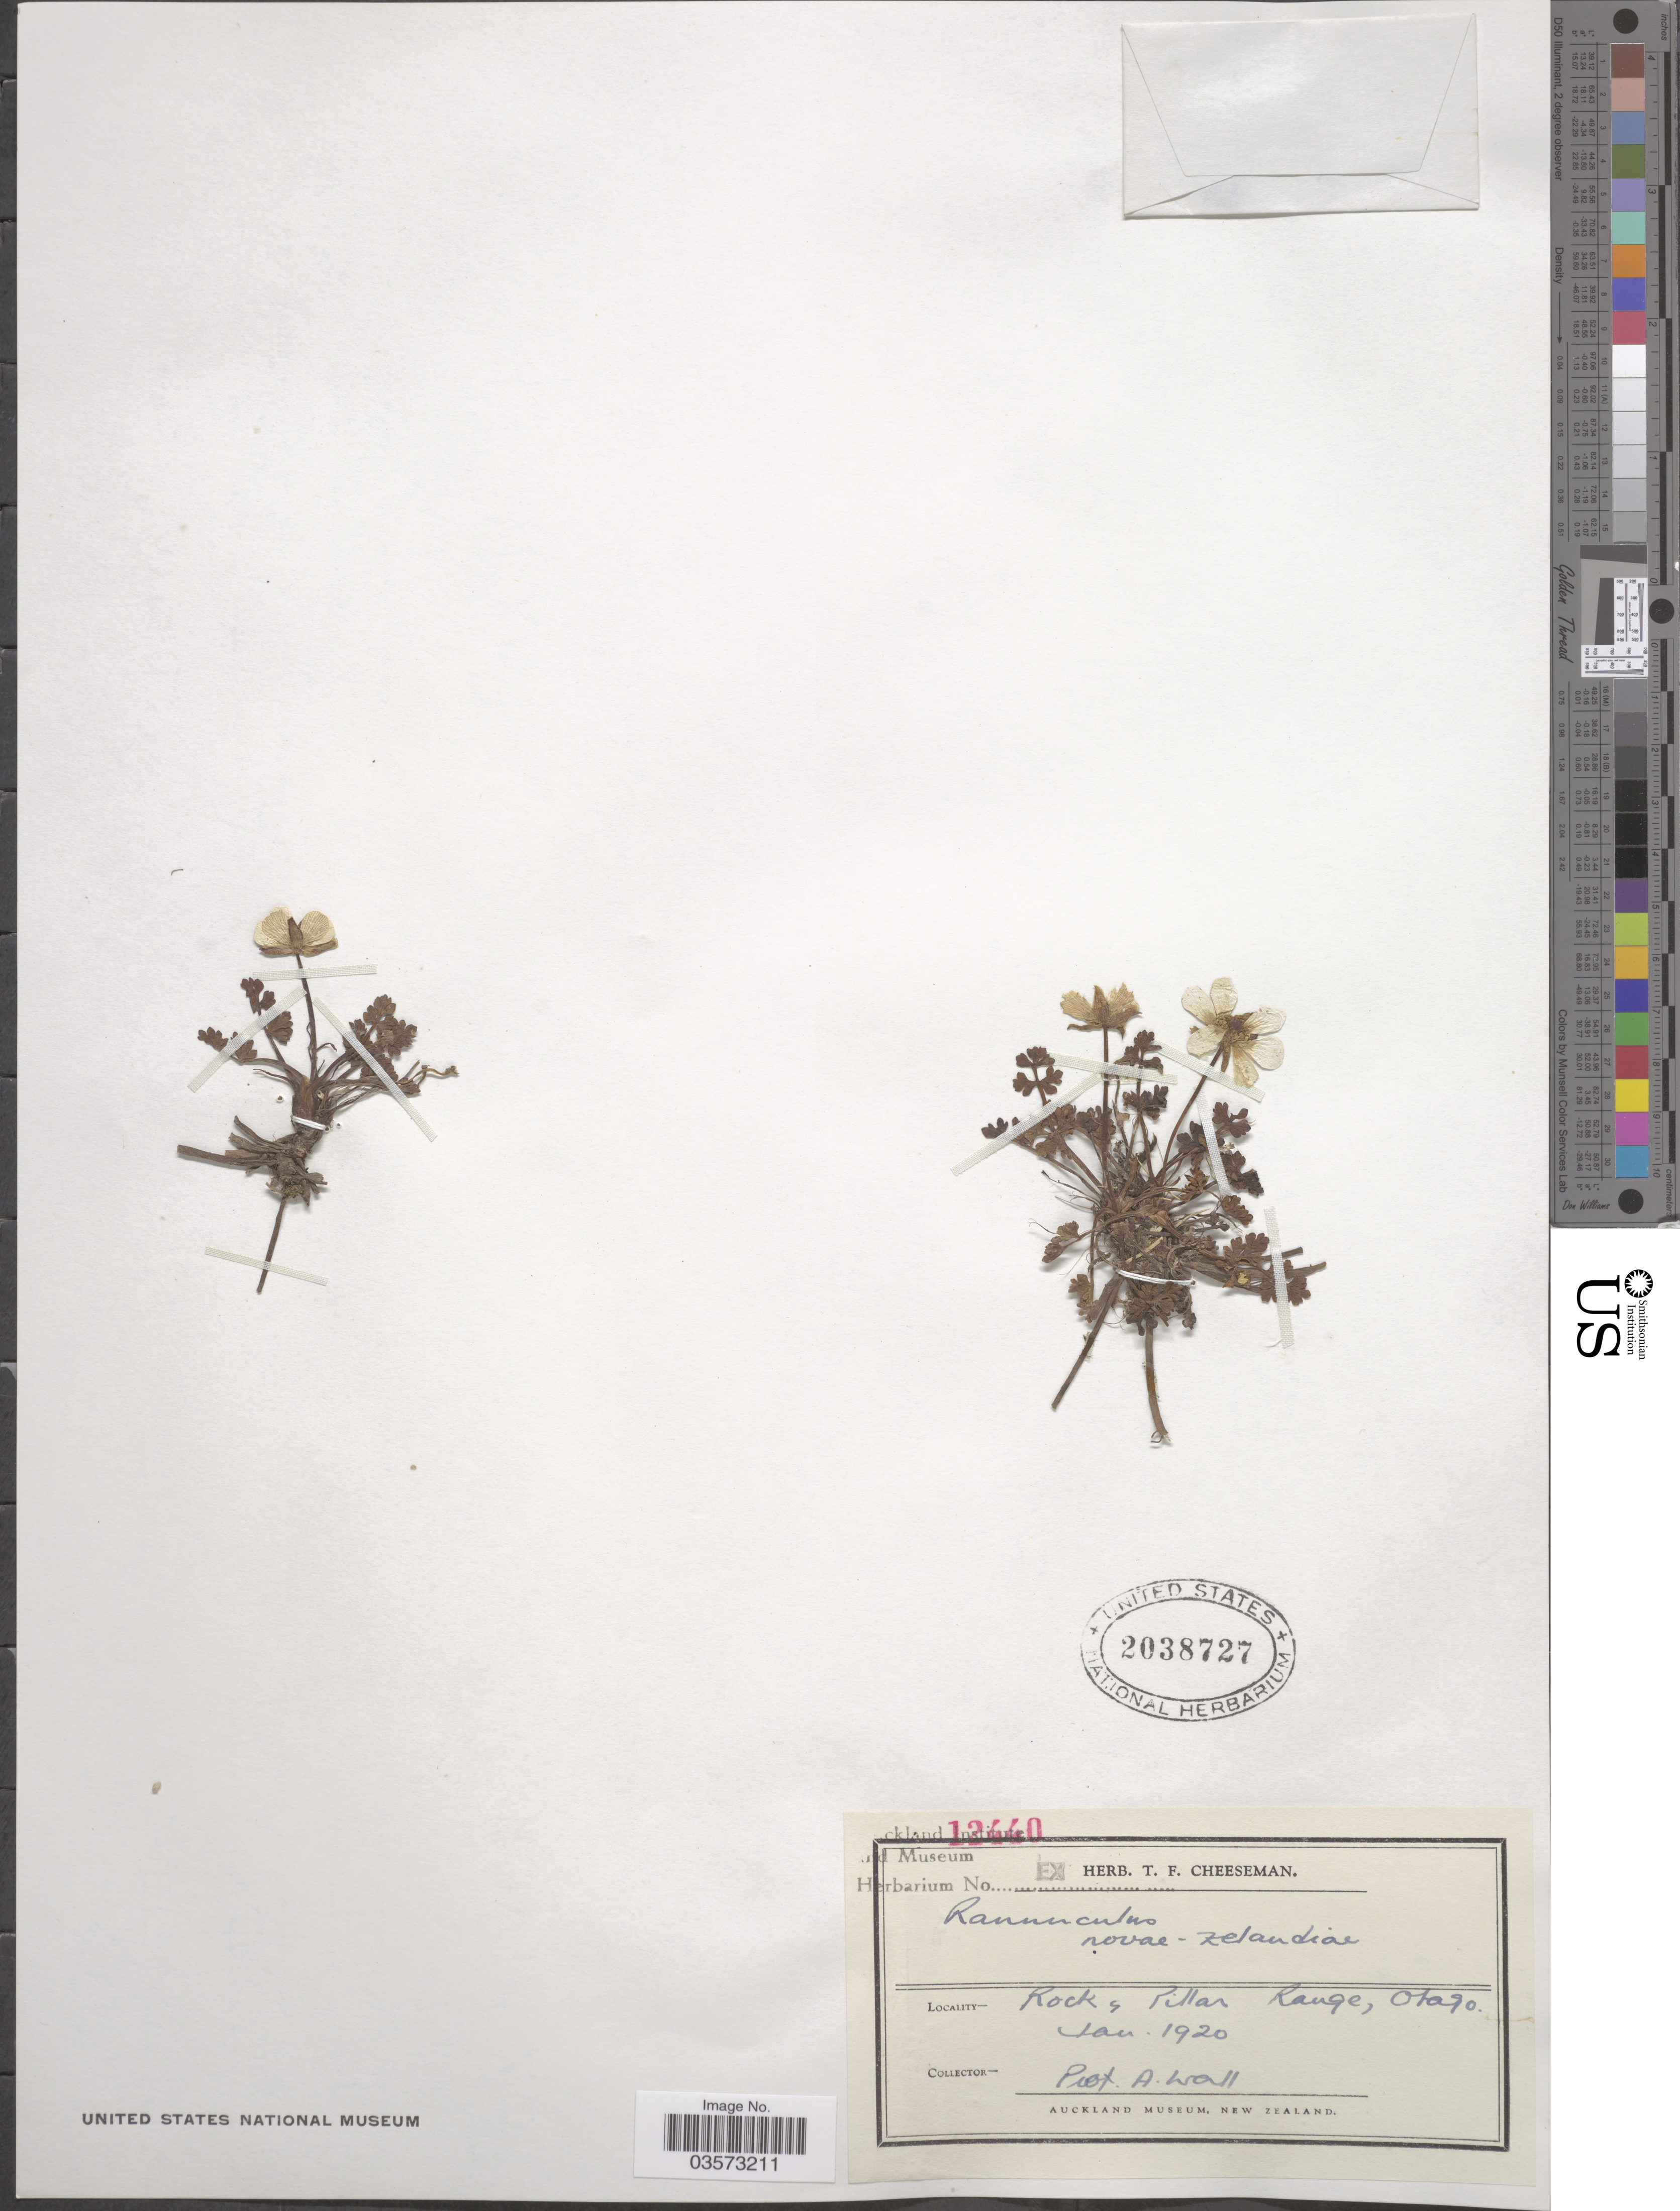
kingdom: Plantae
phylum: Tracheophyta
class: Magnoliopsida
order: Ranunculales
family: Ranunculaceae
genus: Ranunculus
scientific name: Ranunculus novae-zelandiae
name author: Petrie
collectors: A. Wall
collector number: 12440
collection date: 1920-01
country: New Zealand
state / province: Otago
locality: Rock & Pillar Range.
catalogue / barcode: US 2038727